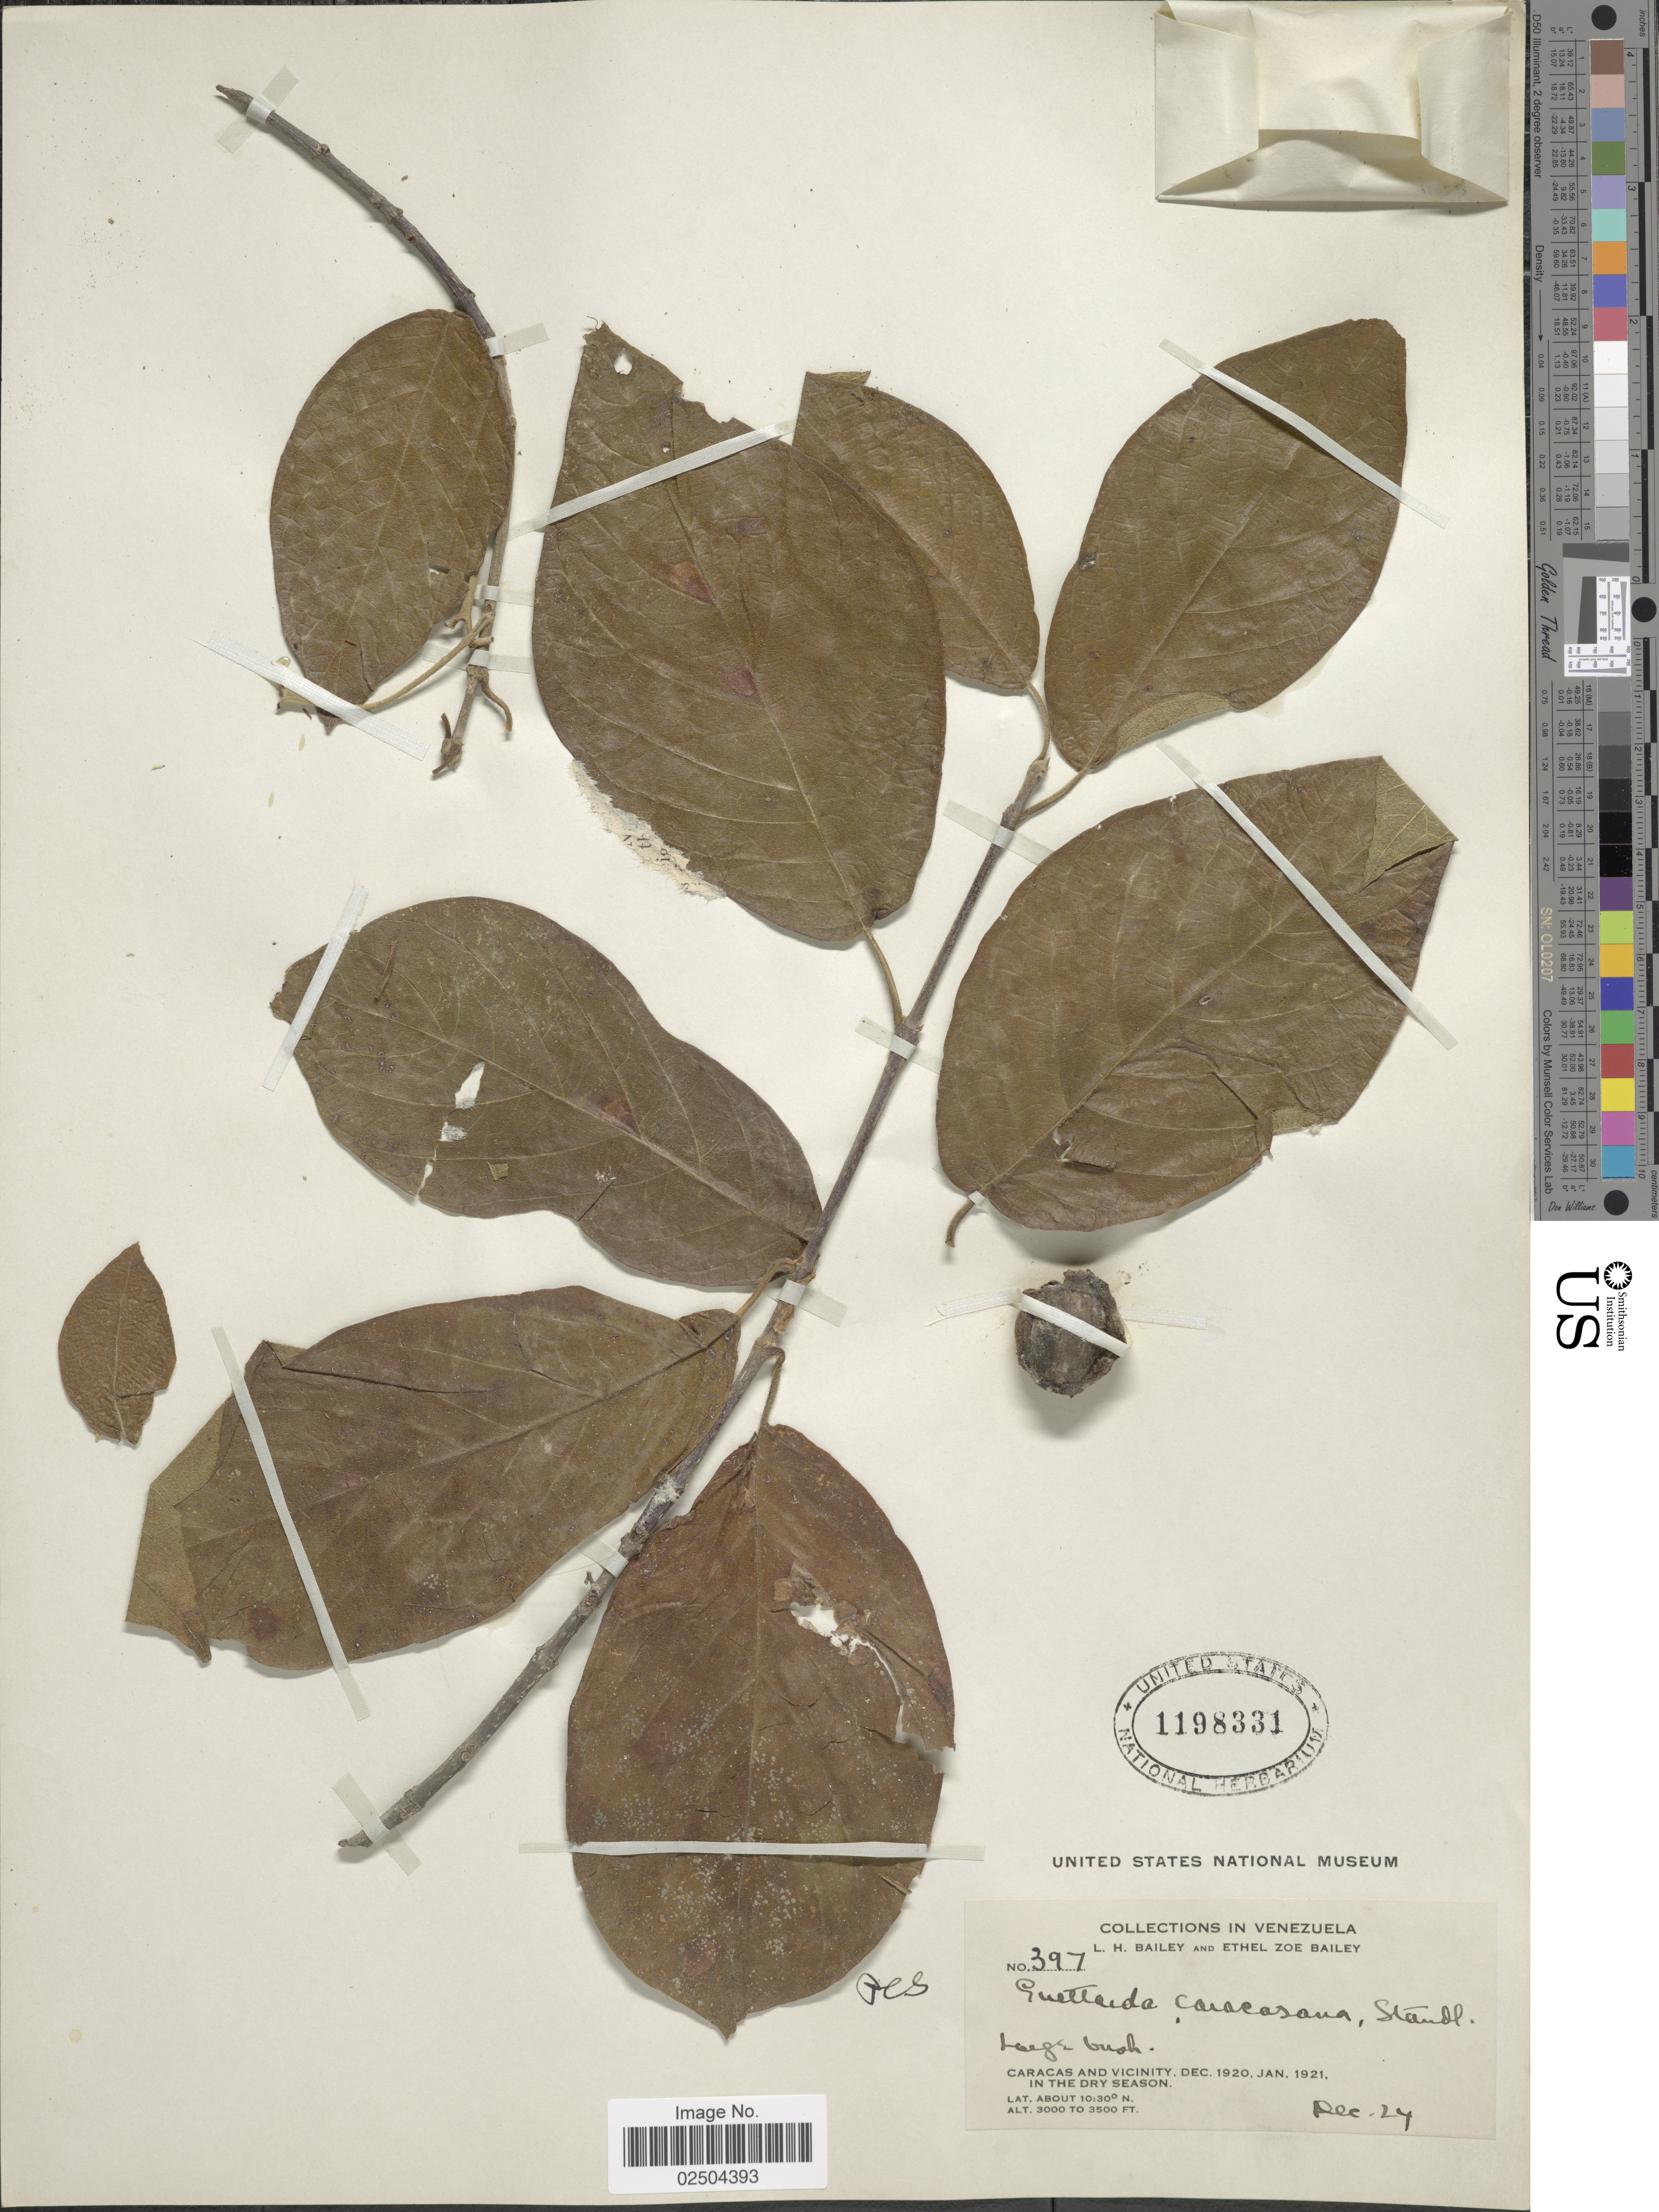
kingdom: Plantae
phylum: Tracheophyta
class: Magnoliopsida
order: Gentianales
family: Rubiaceae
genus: Guettarda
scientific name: Guettarda caracasana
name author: Standl. in Pittier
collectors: L. H. Bailey & E. Z. Bailey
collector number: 397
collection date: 1920-12-24/1921-01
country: Venezuela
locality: Caracas and vicinity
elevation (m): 914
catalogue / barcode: US 1198331